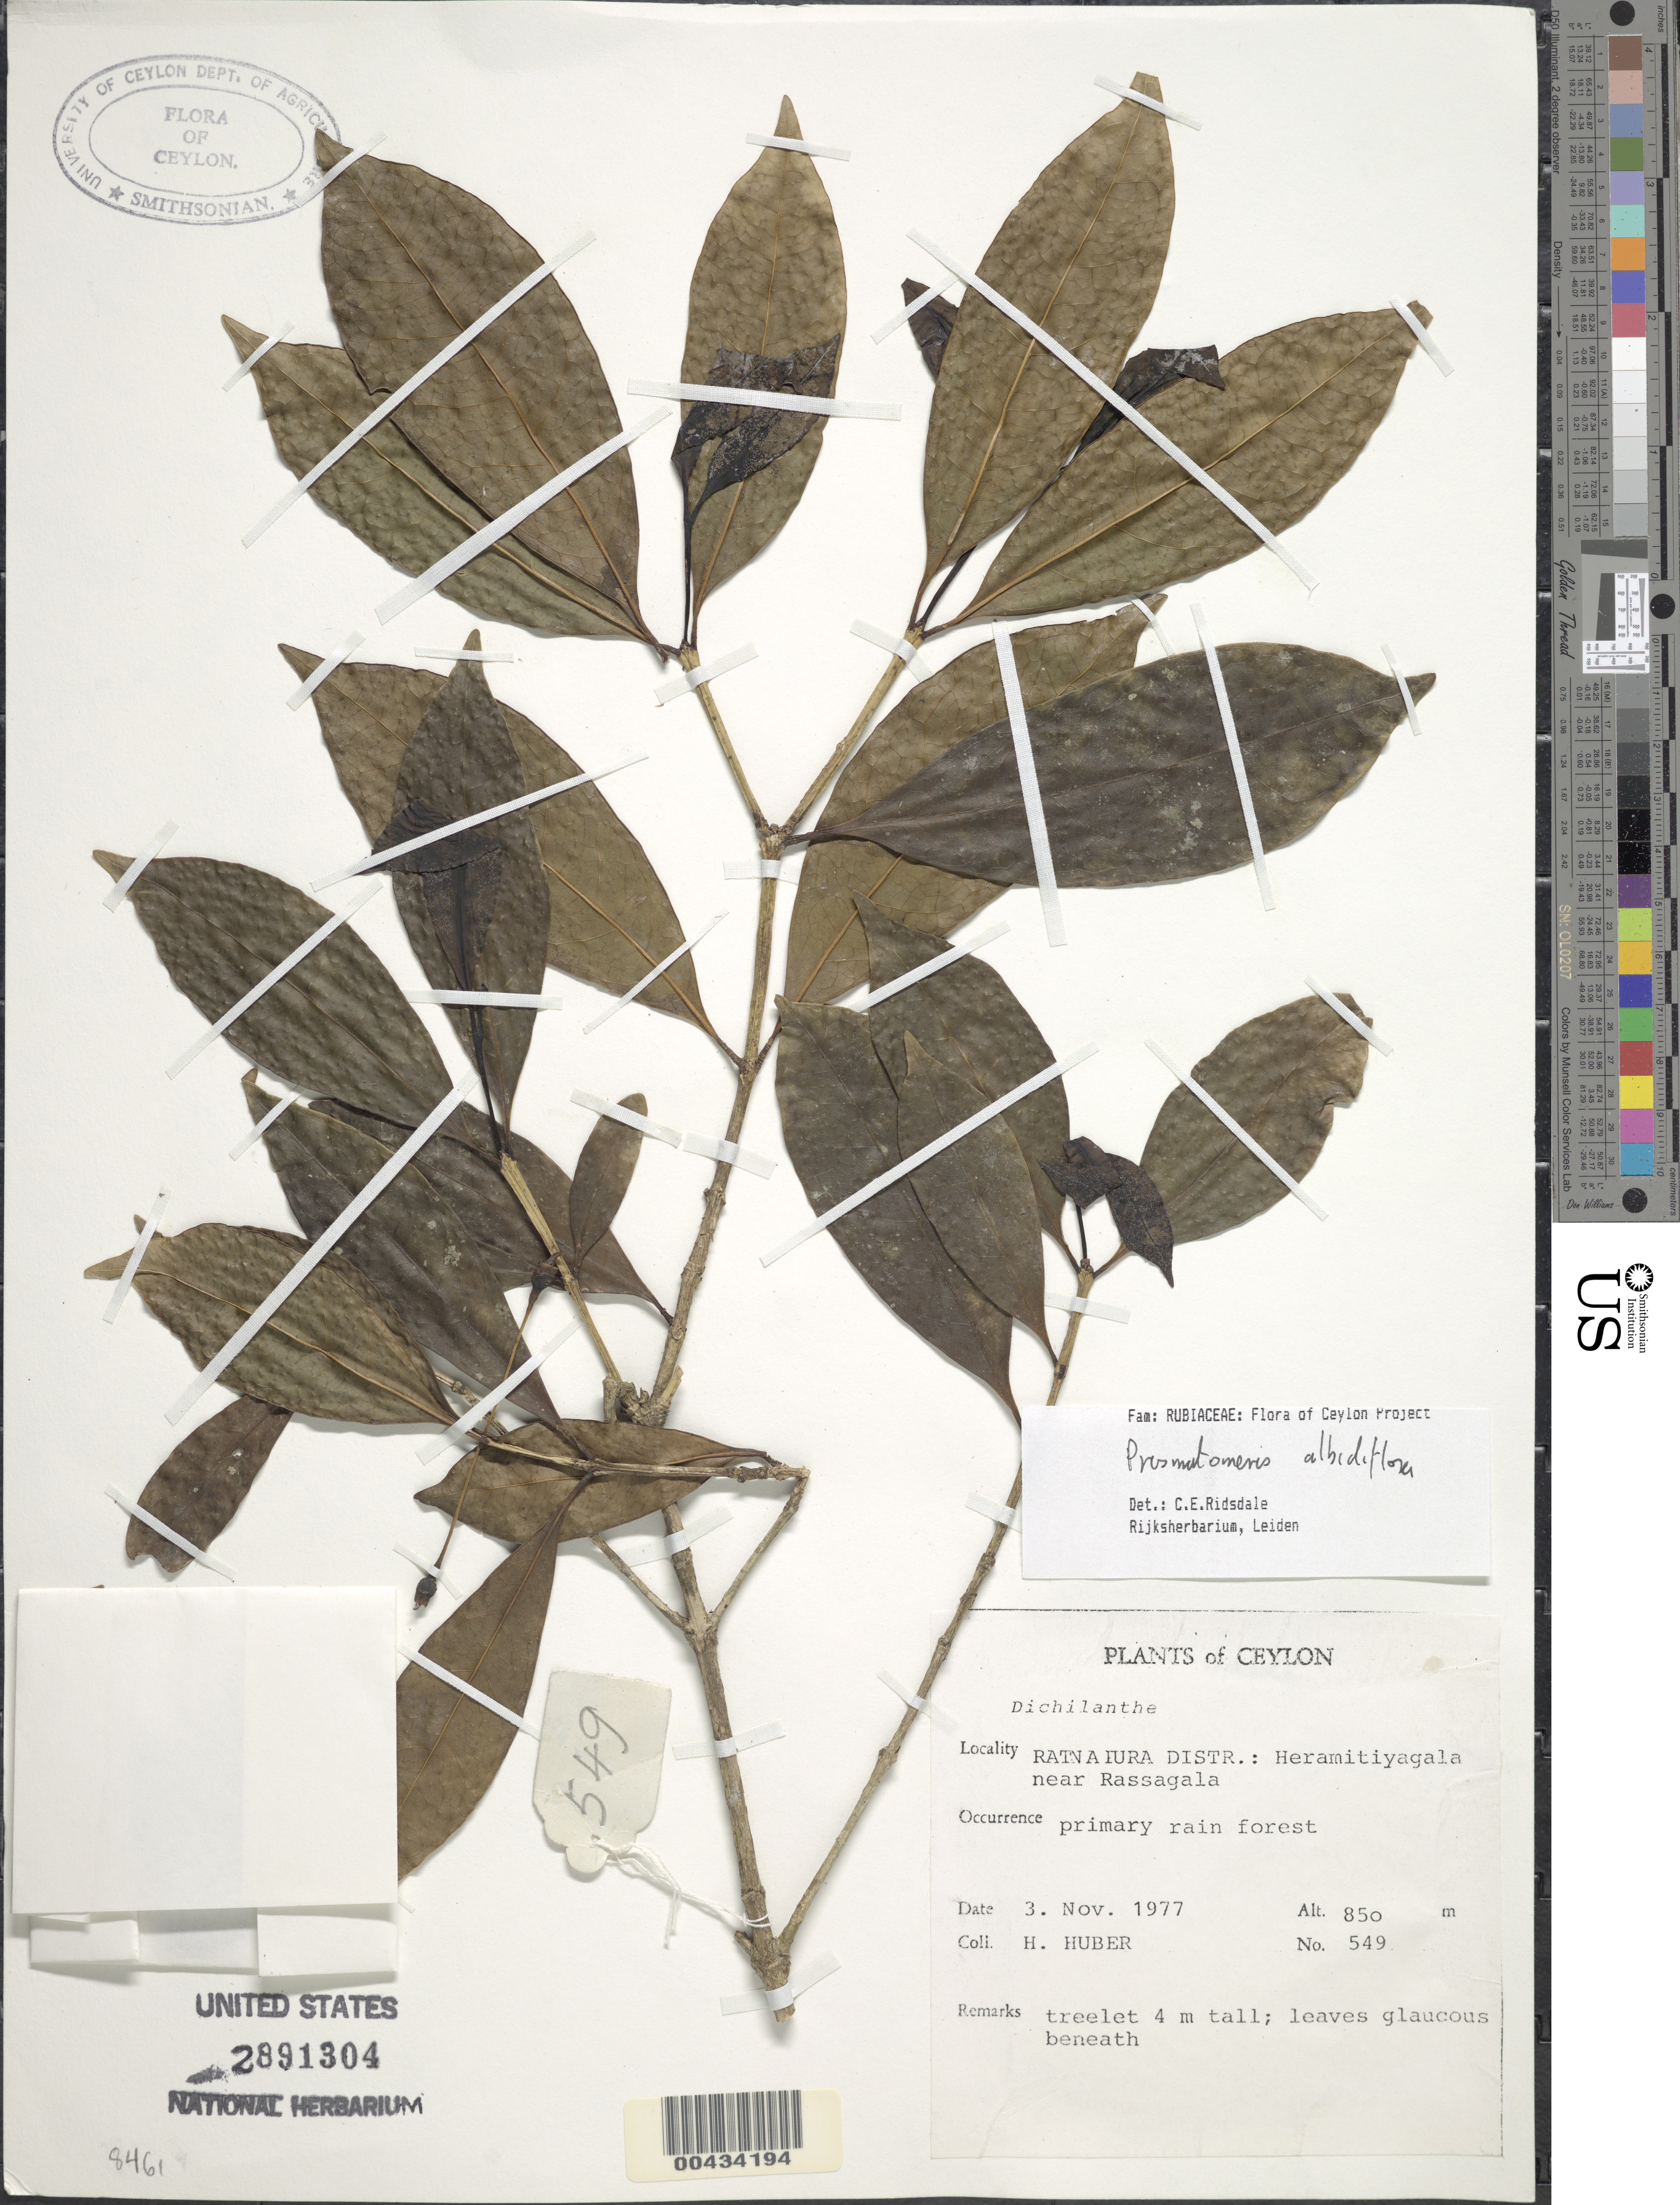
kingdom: Plantae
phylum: Tracheophyta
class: Magnoliopsida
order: Gentianales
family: Rubiaceae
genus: Prismatomeris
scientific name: Prismatomeris albidiflora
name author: Thwaites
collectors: H. Huber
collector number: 549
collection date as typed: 03 Nov 1977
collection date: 1977-11-03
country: Sri Lanka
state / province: Sabaragamuwa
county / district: Ratnapura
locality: Heramitiyagala near Rassagala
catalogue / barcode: US 2891304